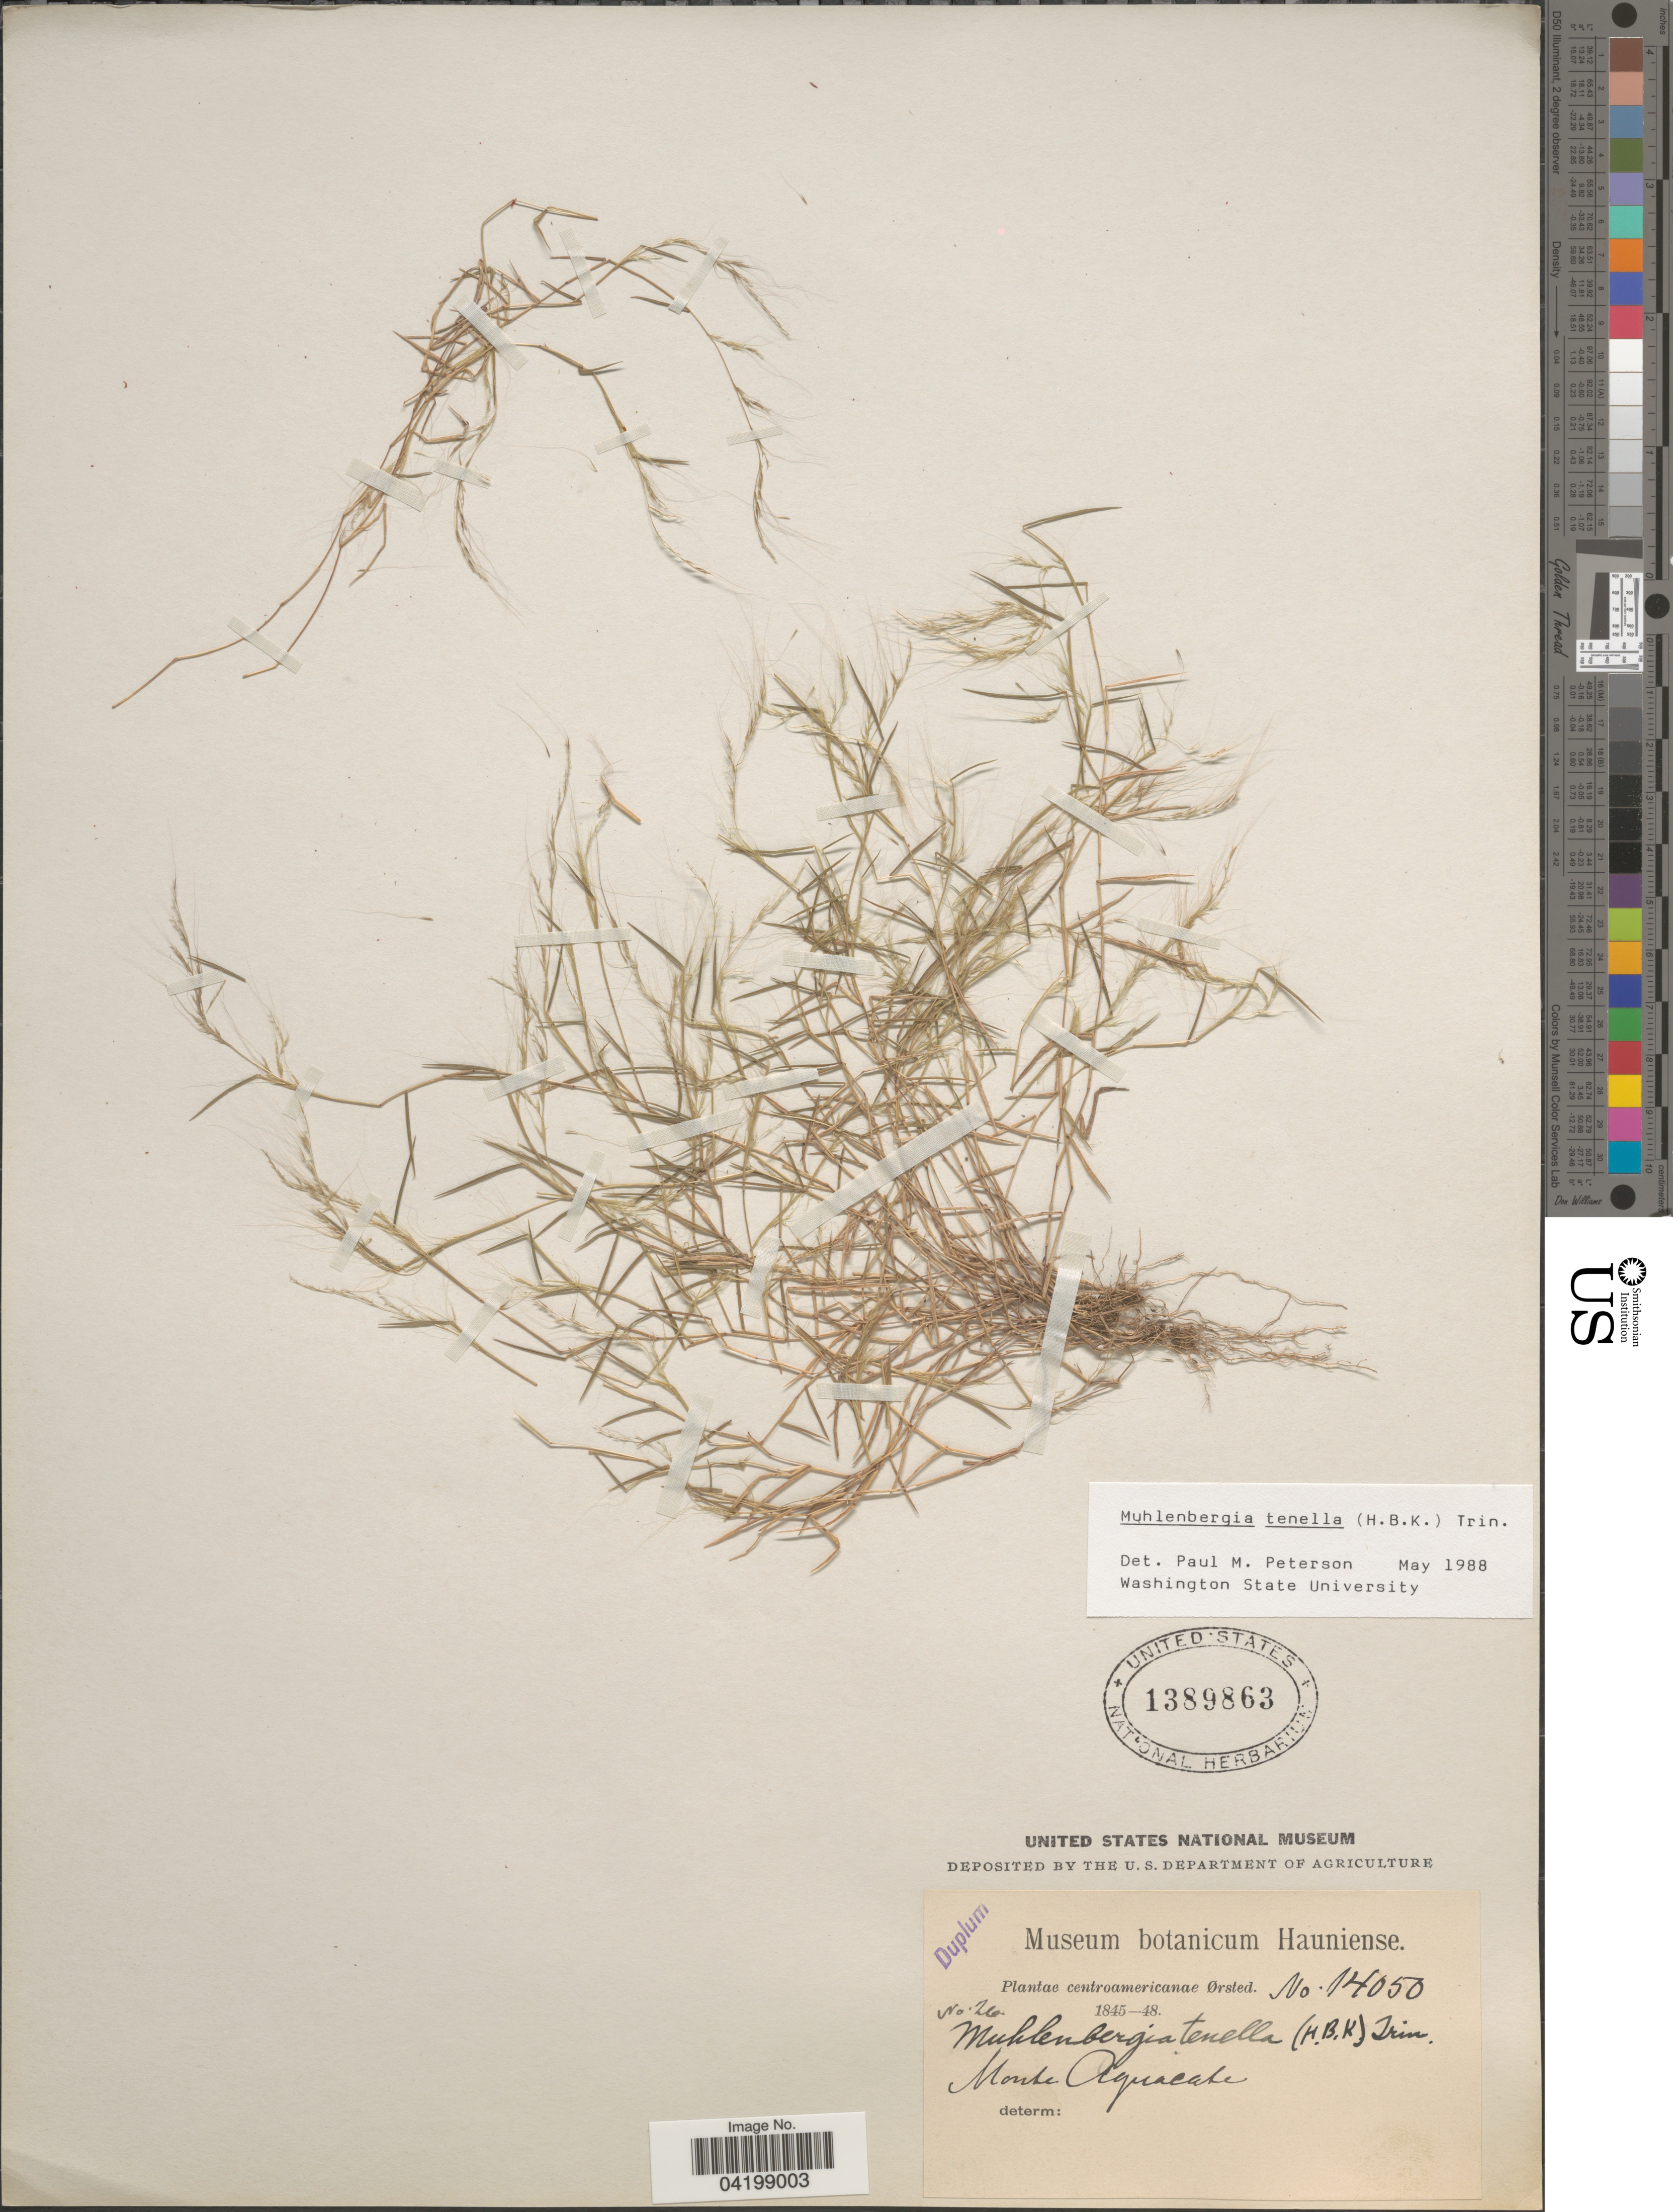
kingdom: Plantae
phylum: Tracheophyta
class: Liliopsida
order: Poales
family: Poaceae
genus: Muhlenbergia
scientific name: Muhlenbergia tenella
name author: (Kunth) Trin.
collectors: Ørsted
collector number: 14050/26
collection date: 1845/1848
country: Costa Rica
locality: Centroamericanae. Monte Aguacate.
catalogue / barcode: US 1389863